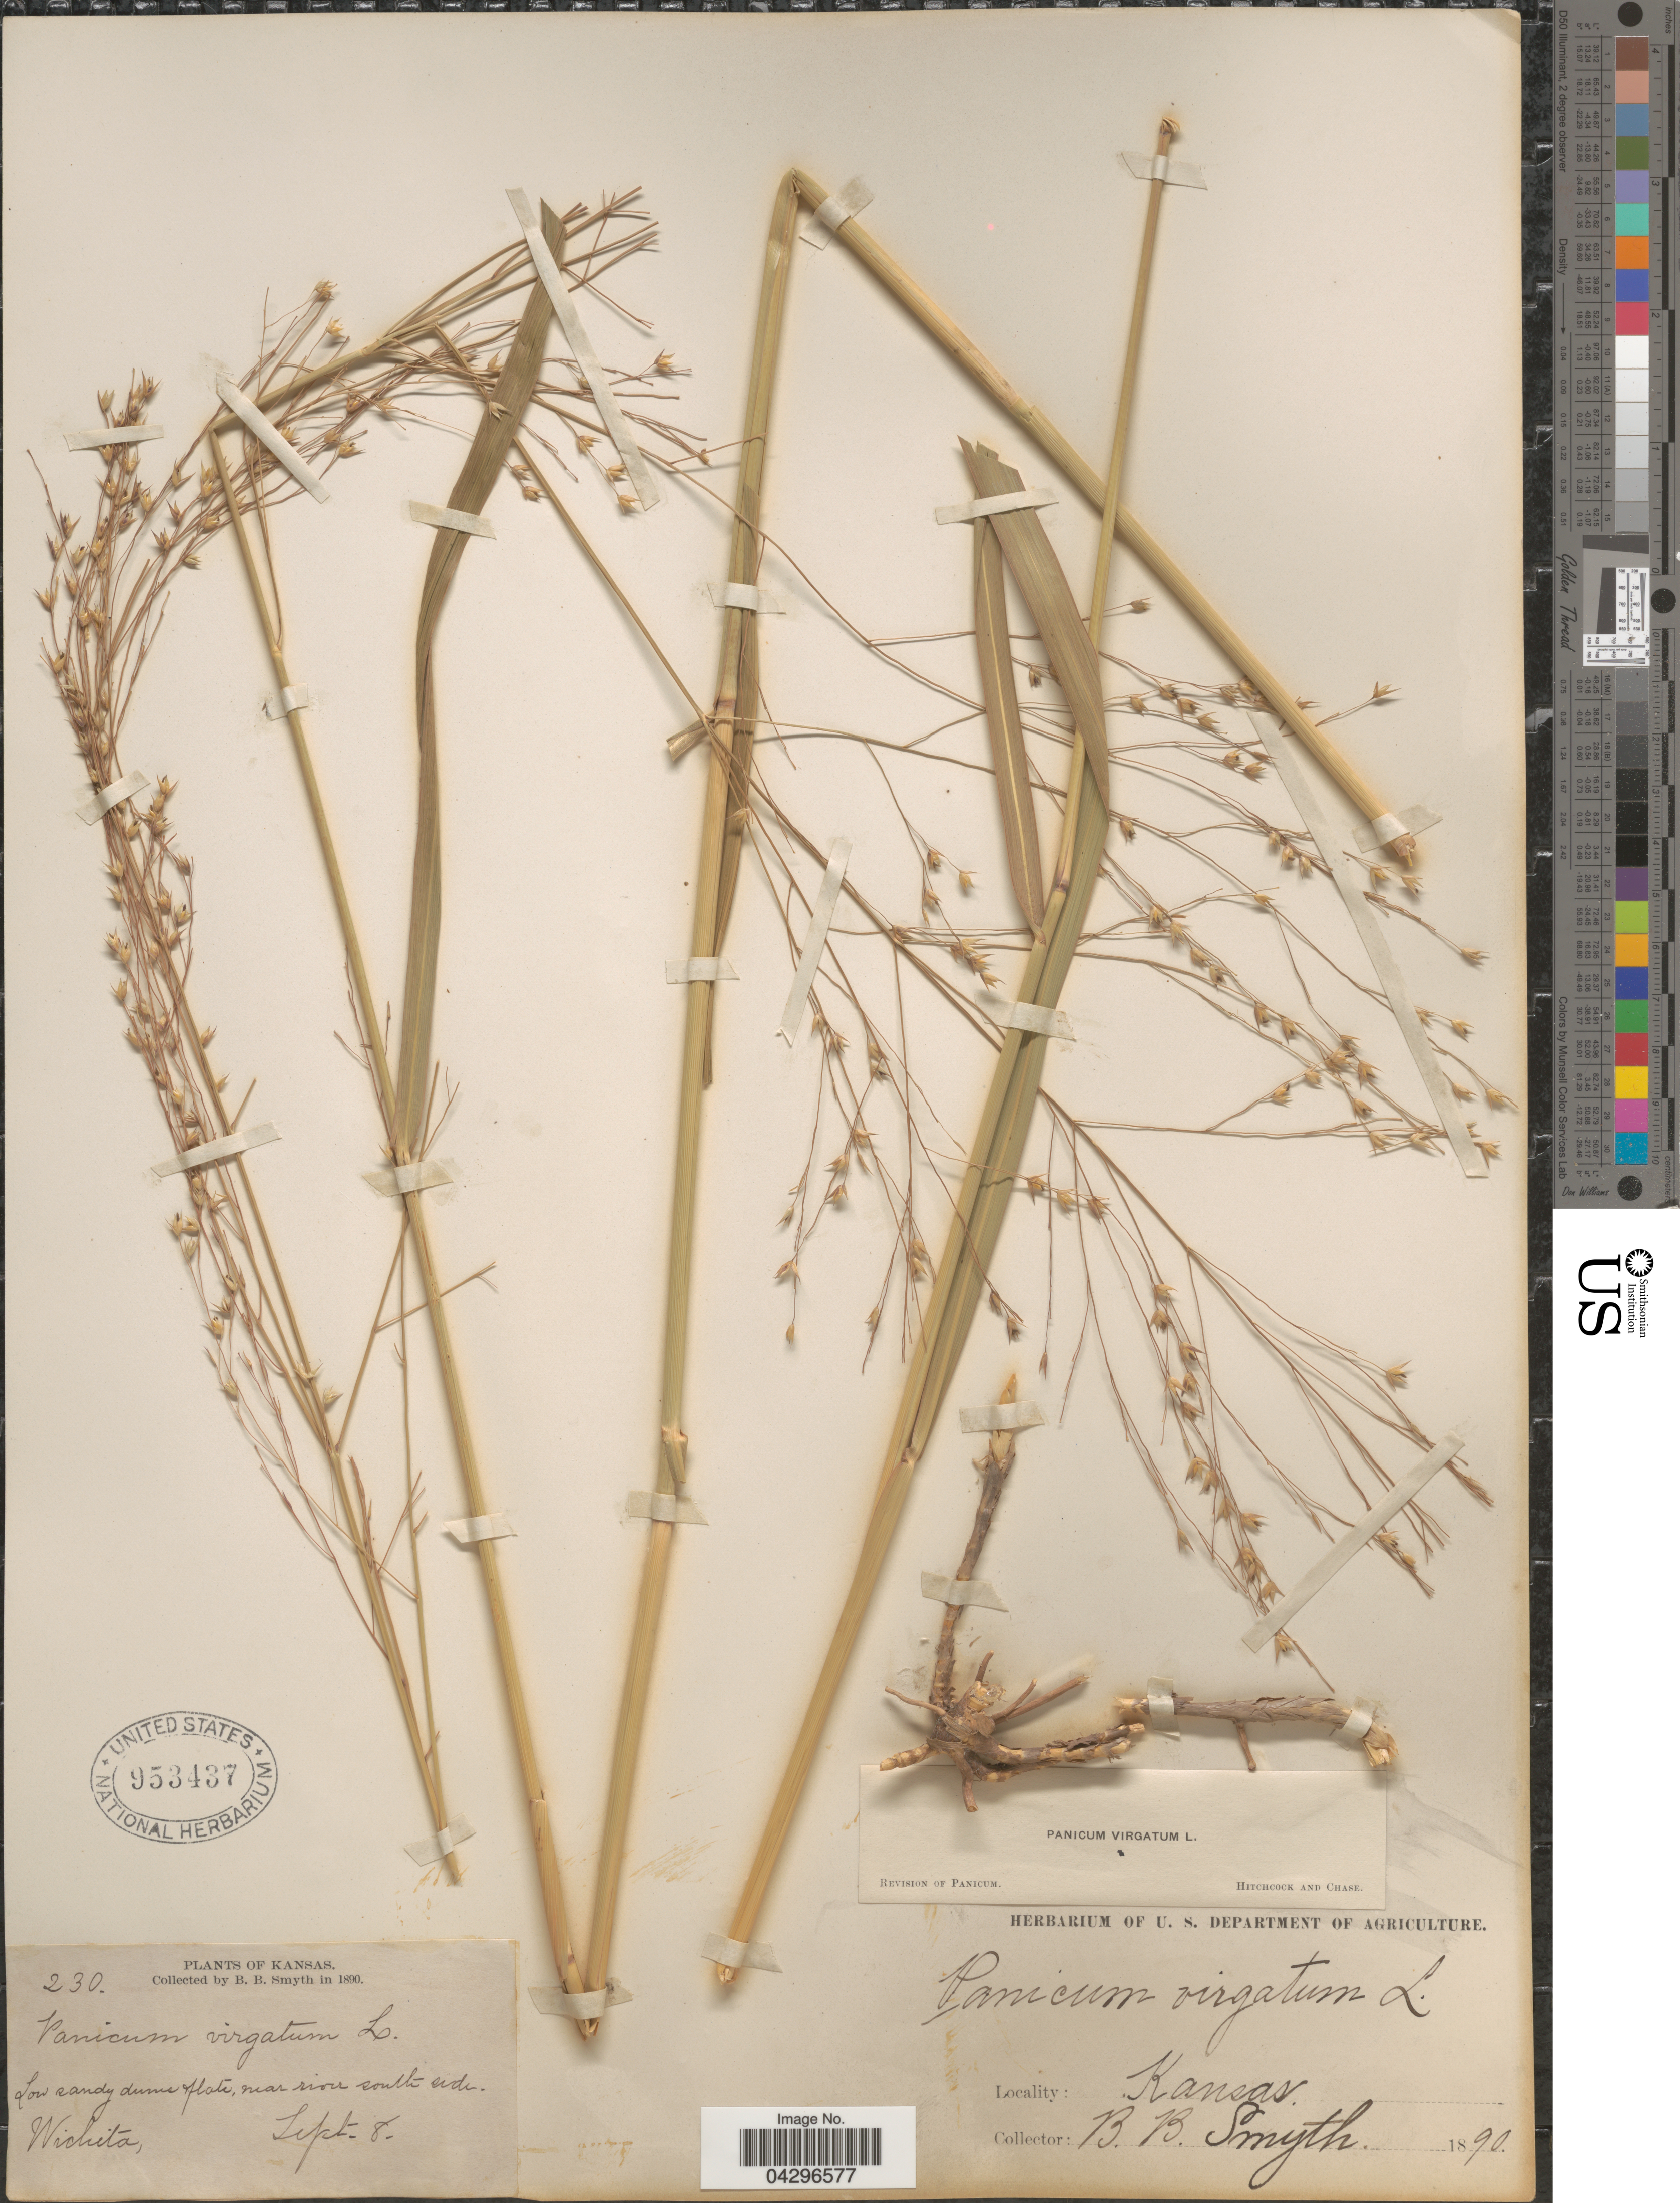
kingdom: Plantae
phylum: Tracheophyta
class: Liliopsida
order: Poales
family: Poaceae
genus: Panicum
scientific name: Panicum virgatum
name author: L.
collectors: B. Smyth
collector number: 230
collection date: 1890-09-08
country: United States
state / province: Kansas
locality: Low sandy dune flats, near river south side. Wichita.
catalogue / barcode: US 953437